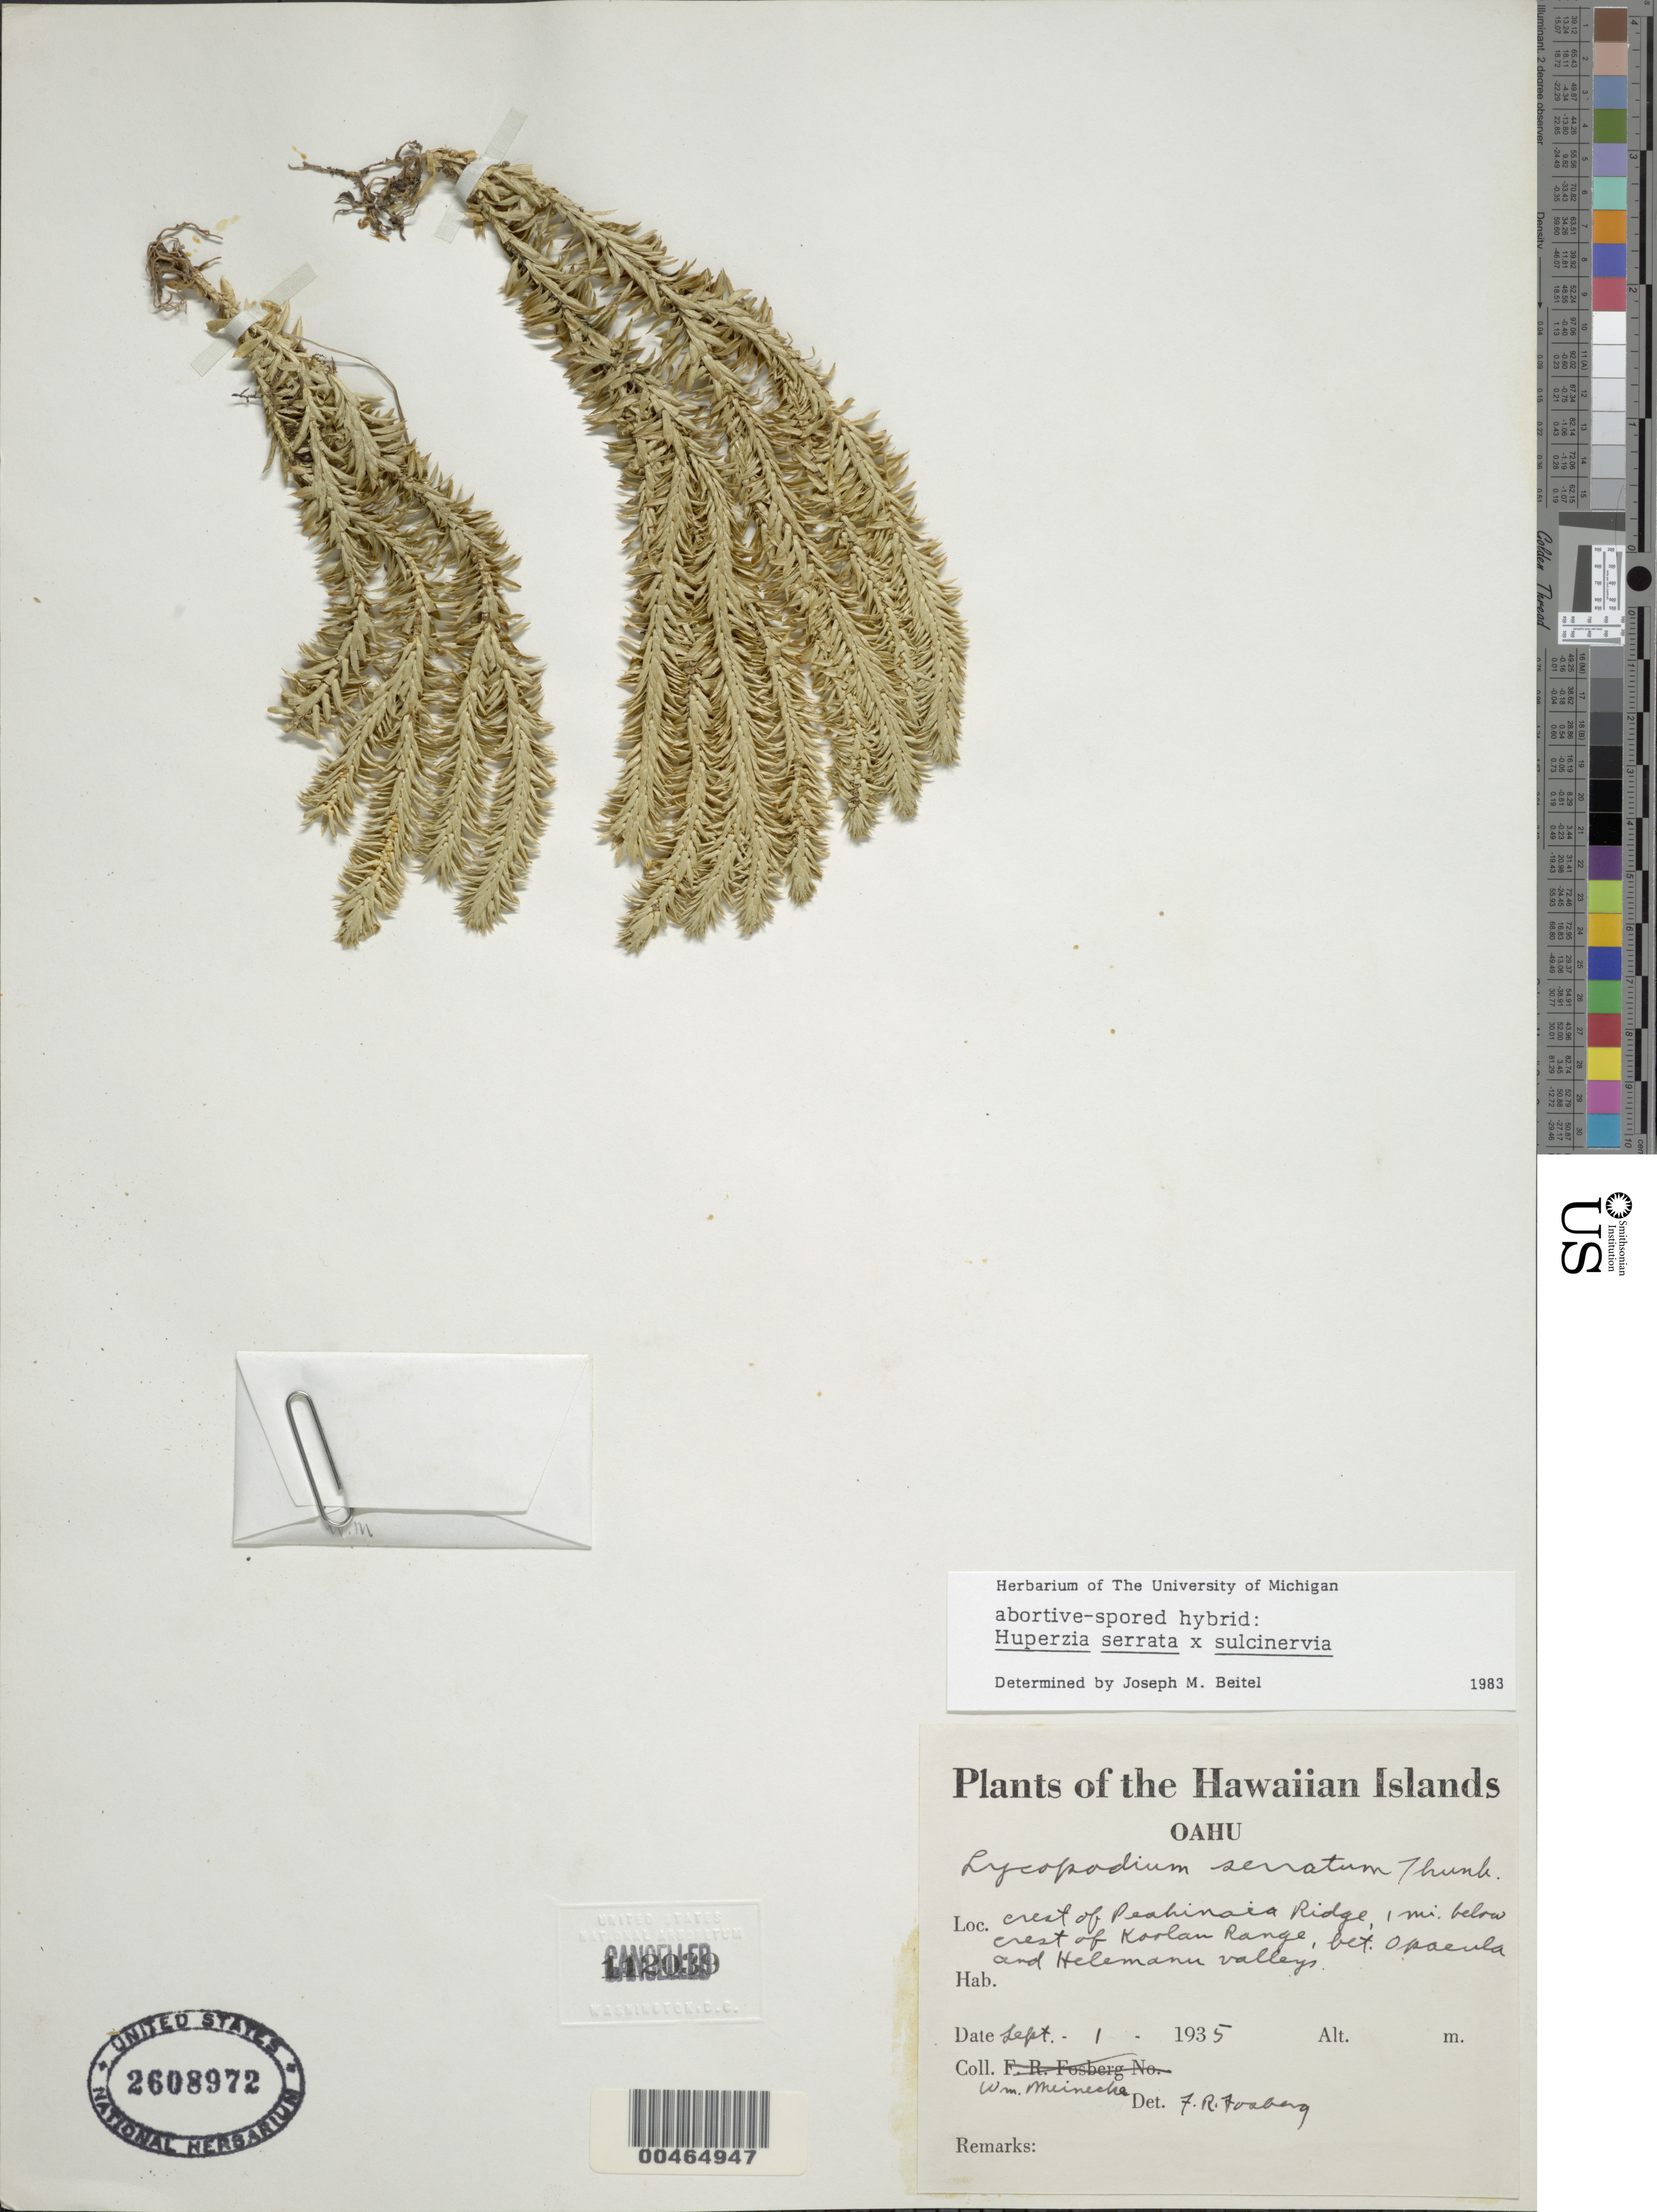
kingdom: Plantae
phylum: Tracheophyta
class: Lycopodiopsida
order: Lycopodiales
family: Lycopodiaceae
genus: Huperzia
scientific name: Huperzia serrata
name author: (Thunb.) Trevis.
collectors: W. Meinecke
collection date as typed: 1 Sep 1935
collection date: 1935-09-01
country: United States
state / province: Hawaii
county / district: Honolulu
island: Oahu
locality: Crest of Peahinaia Ridge, 1 mi below crest of Koolau Range, between Opaeula and Halemanu valleys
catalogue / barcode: US 2608972